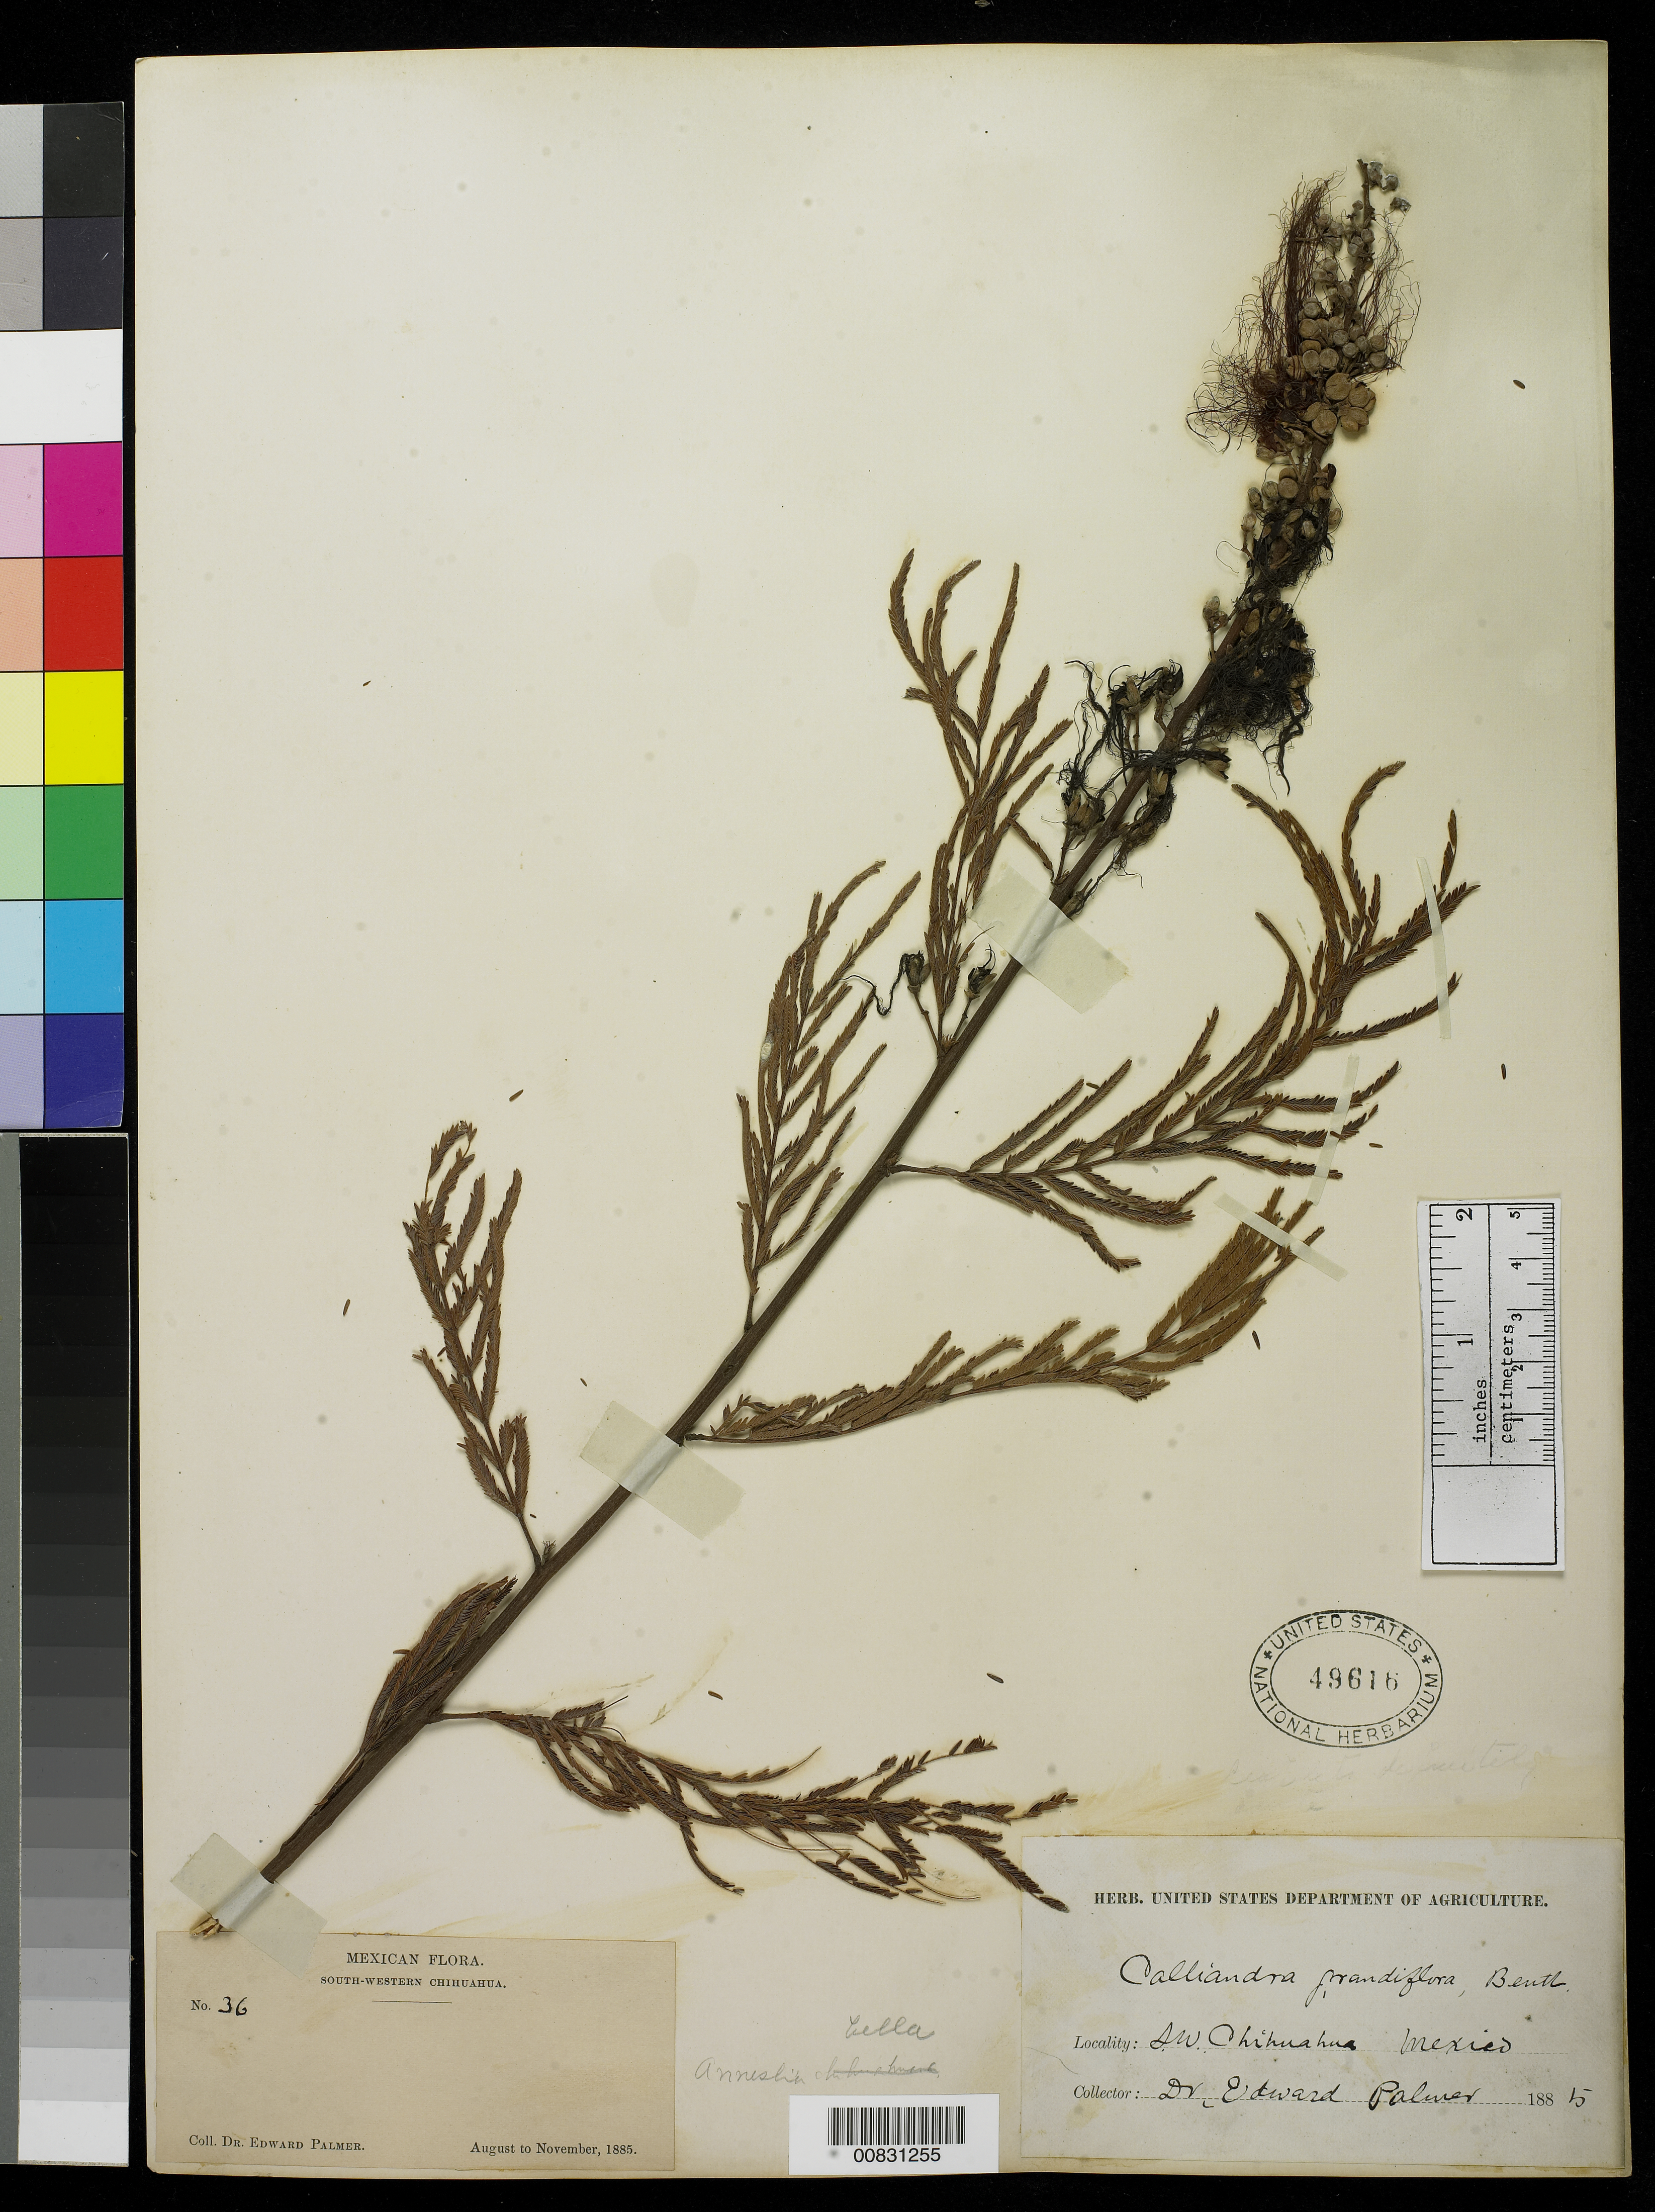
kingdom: Plantae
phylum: Tracheophyta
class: Magnoliopsida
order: Fabales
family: Fabaceae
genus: Calliandra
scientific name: Calliandra bella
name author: (Mart. ex Spreng.) Benth.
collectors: E. Palmer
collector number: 36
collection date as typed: Aug 1885 to -- Nov 1885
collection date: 1885-08/1885-11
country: Mexico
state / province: Chihuahua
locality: South-Western Chihuahua.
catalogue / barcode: US 49616